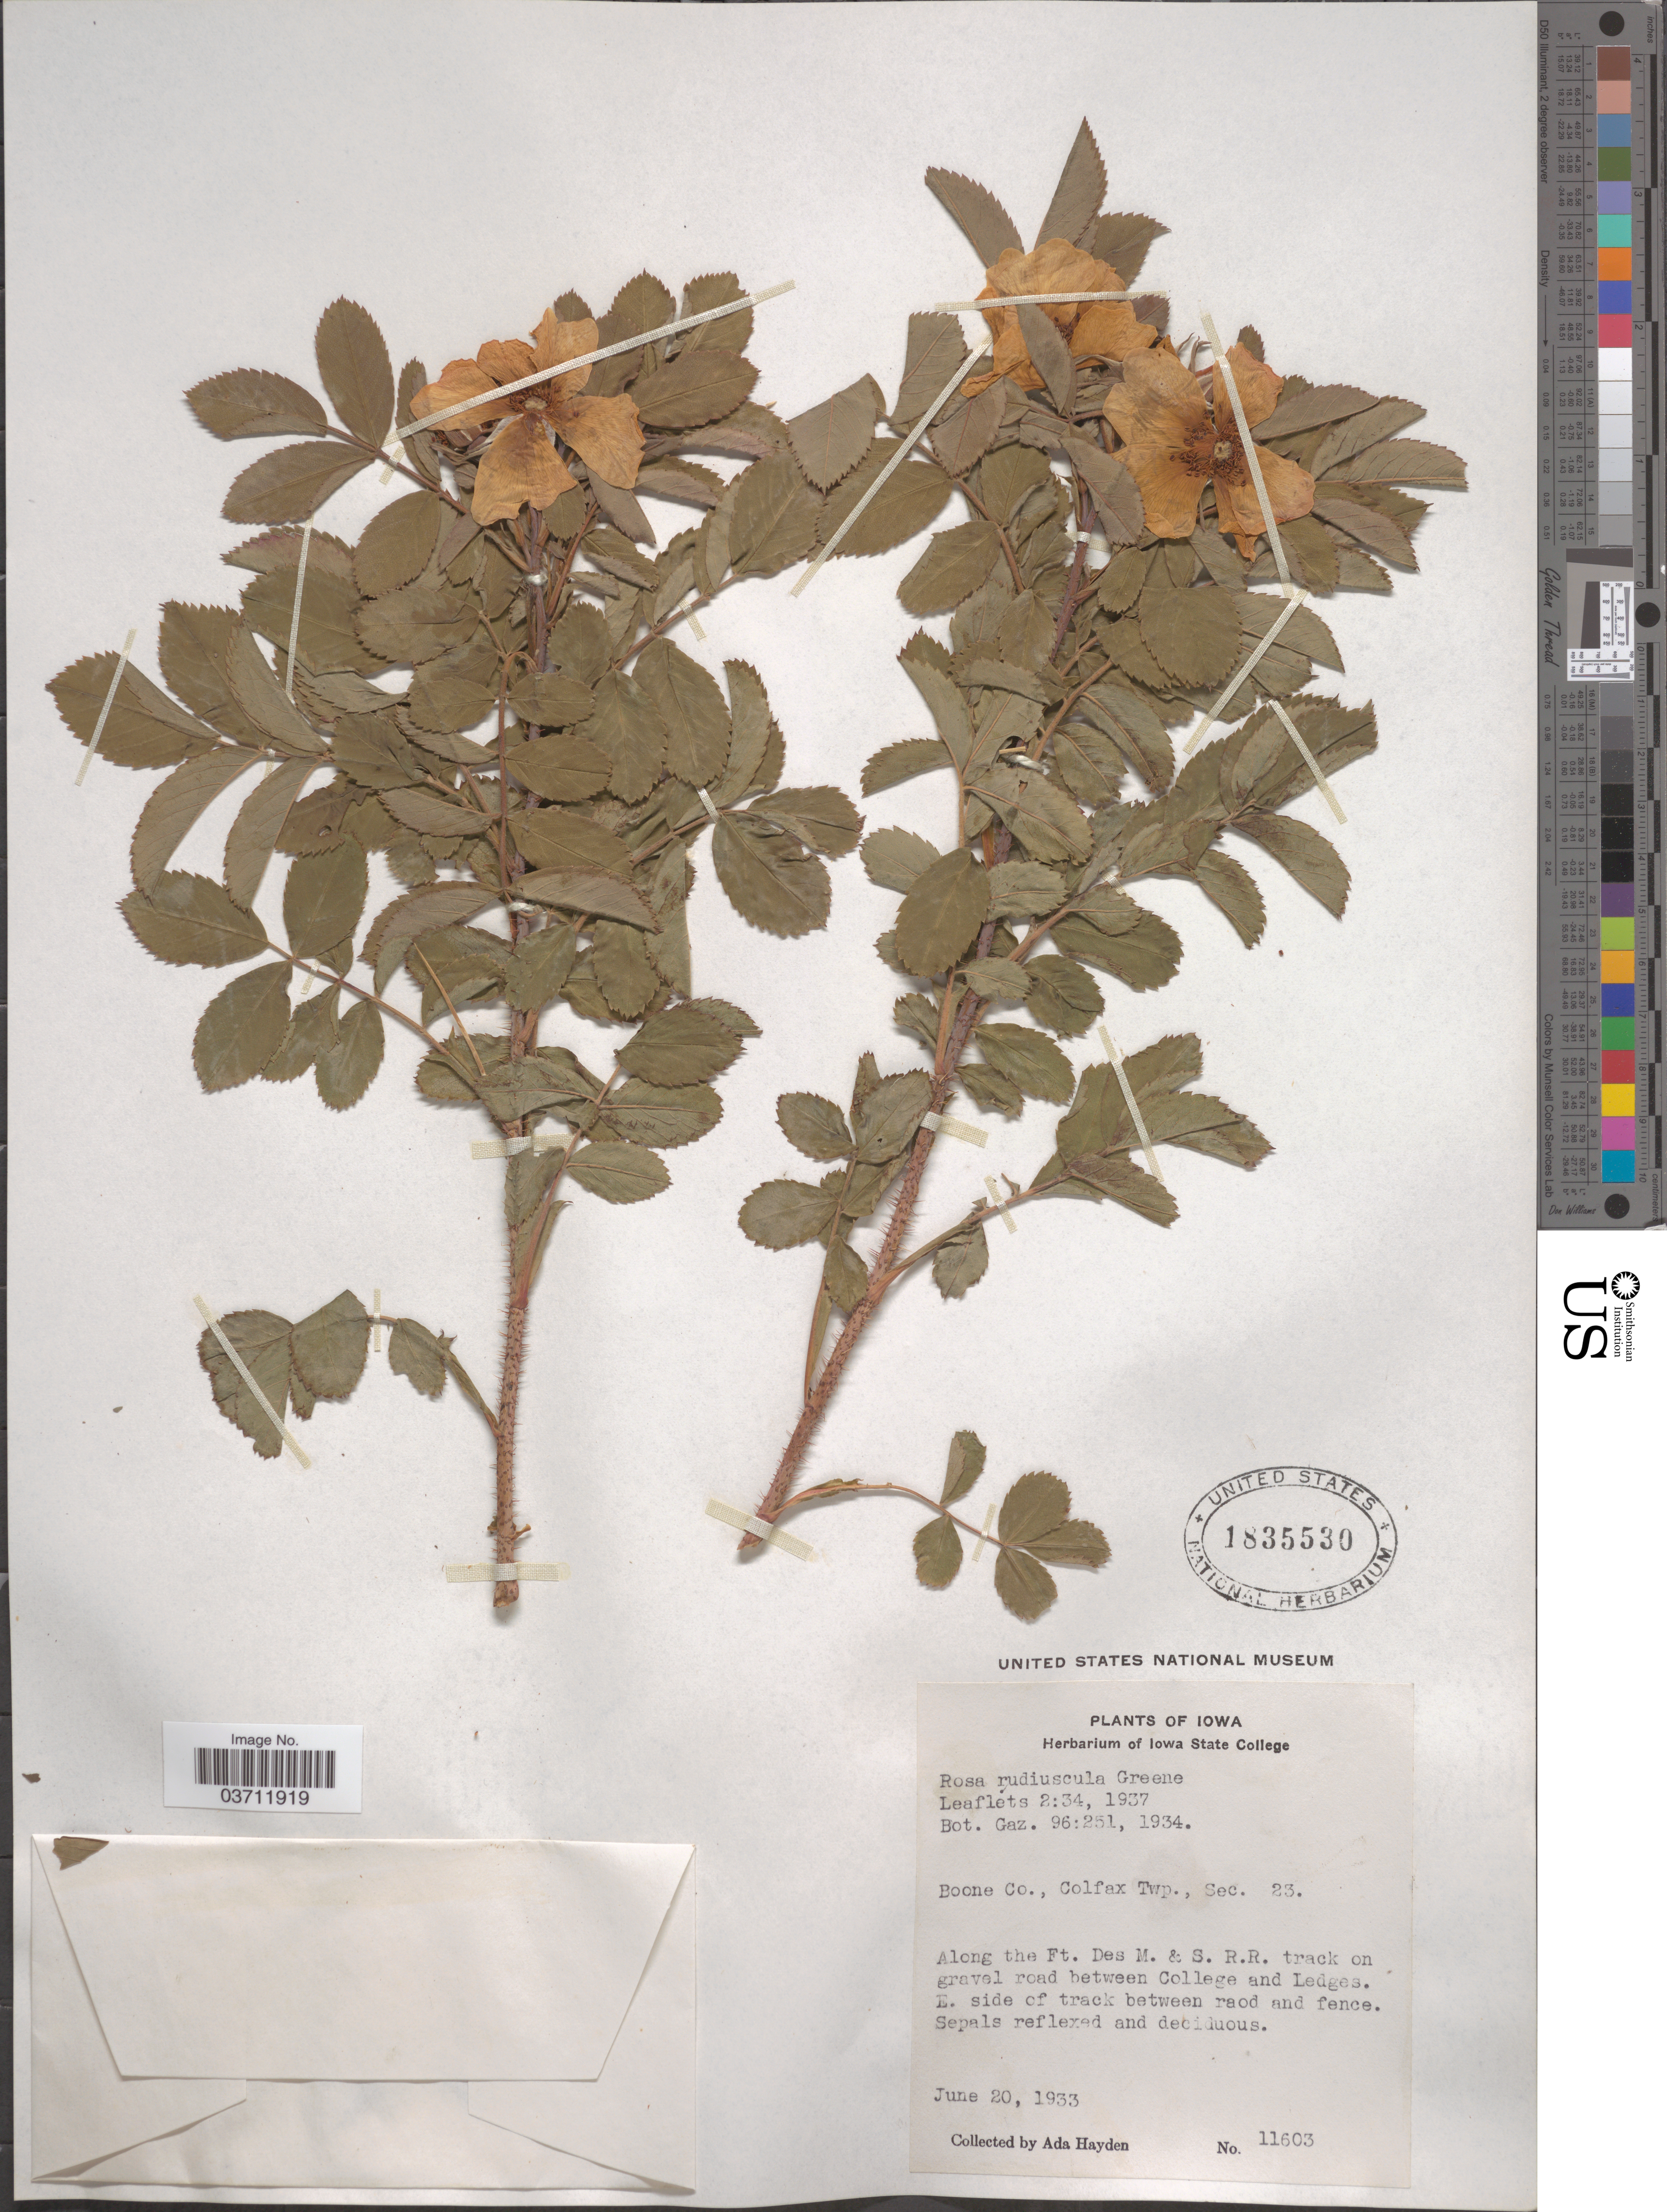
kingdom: Plantae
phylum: Tracheophyta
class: Magnoliopsida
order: Rosales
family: Rosaceae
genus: Rosa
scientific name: Rosa rudiuscula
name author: Greene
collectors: Ada Hayden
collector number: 11603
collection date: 1933-06-20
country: United States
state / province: Iowa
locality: Boone Co., Colfax Twp., Sec. 23. Along the Ft. Des M. & S. R.R. track on gravel road between College and Ledges. E. side of track between road and fence.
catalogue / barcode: US 1835530